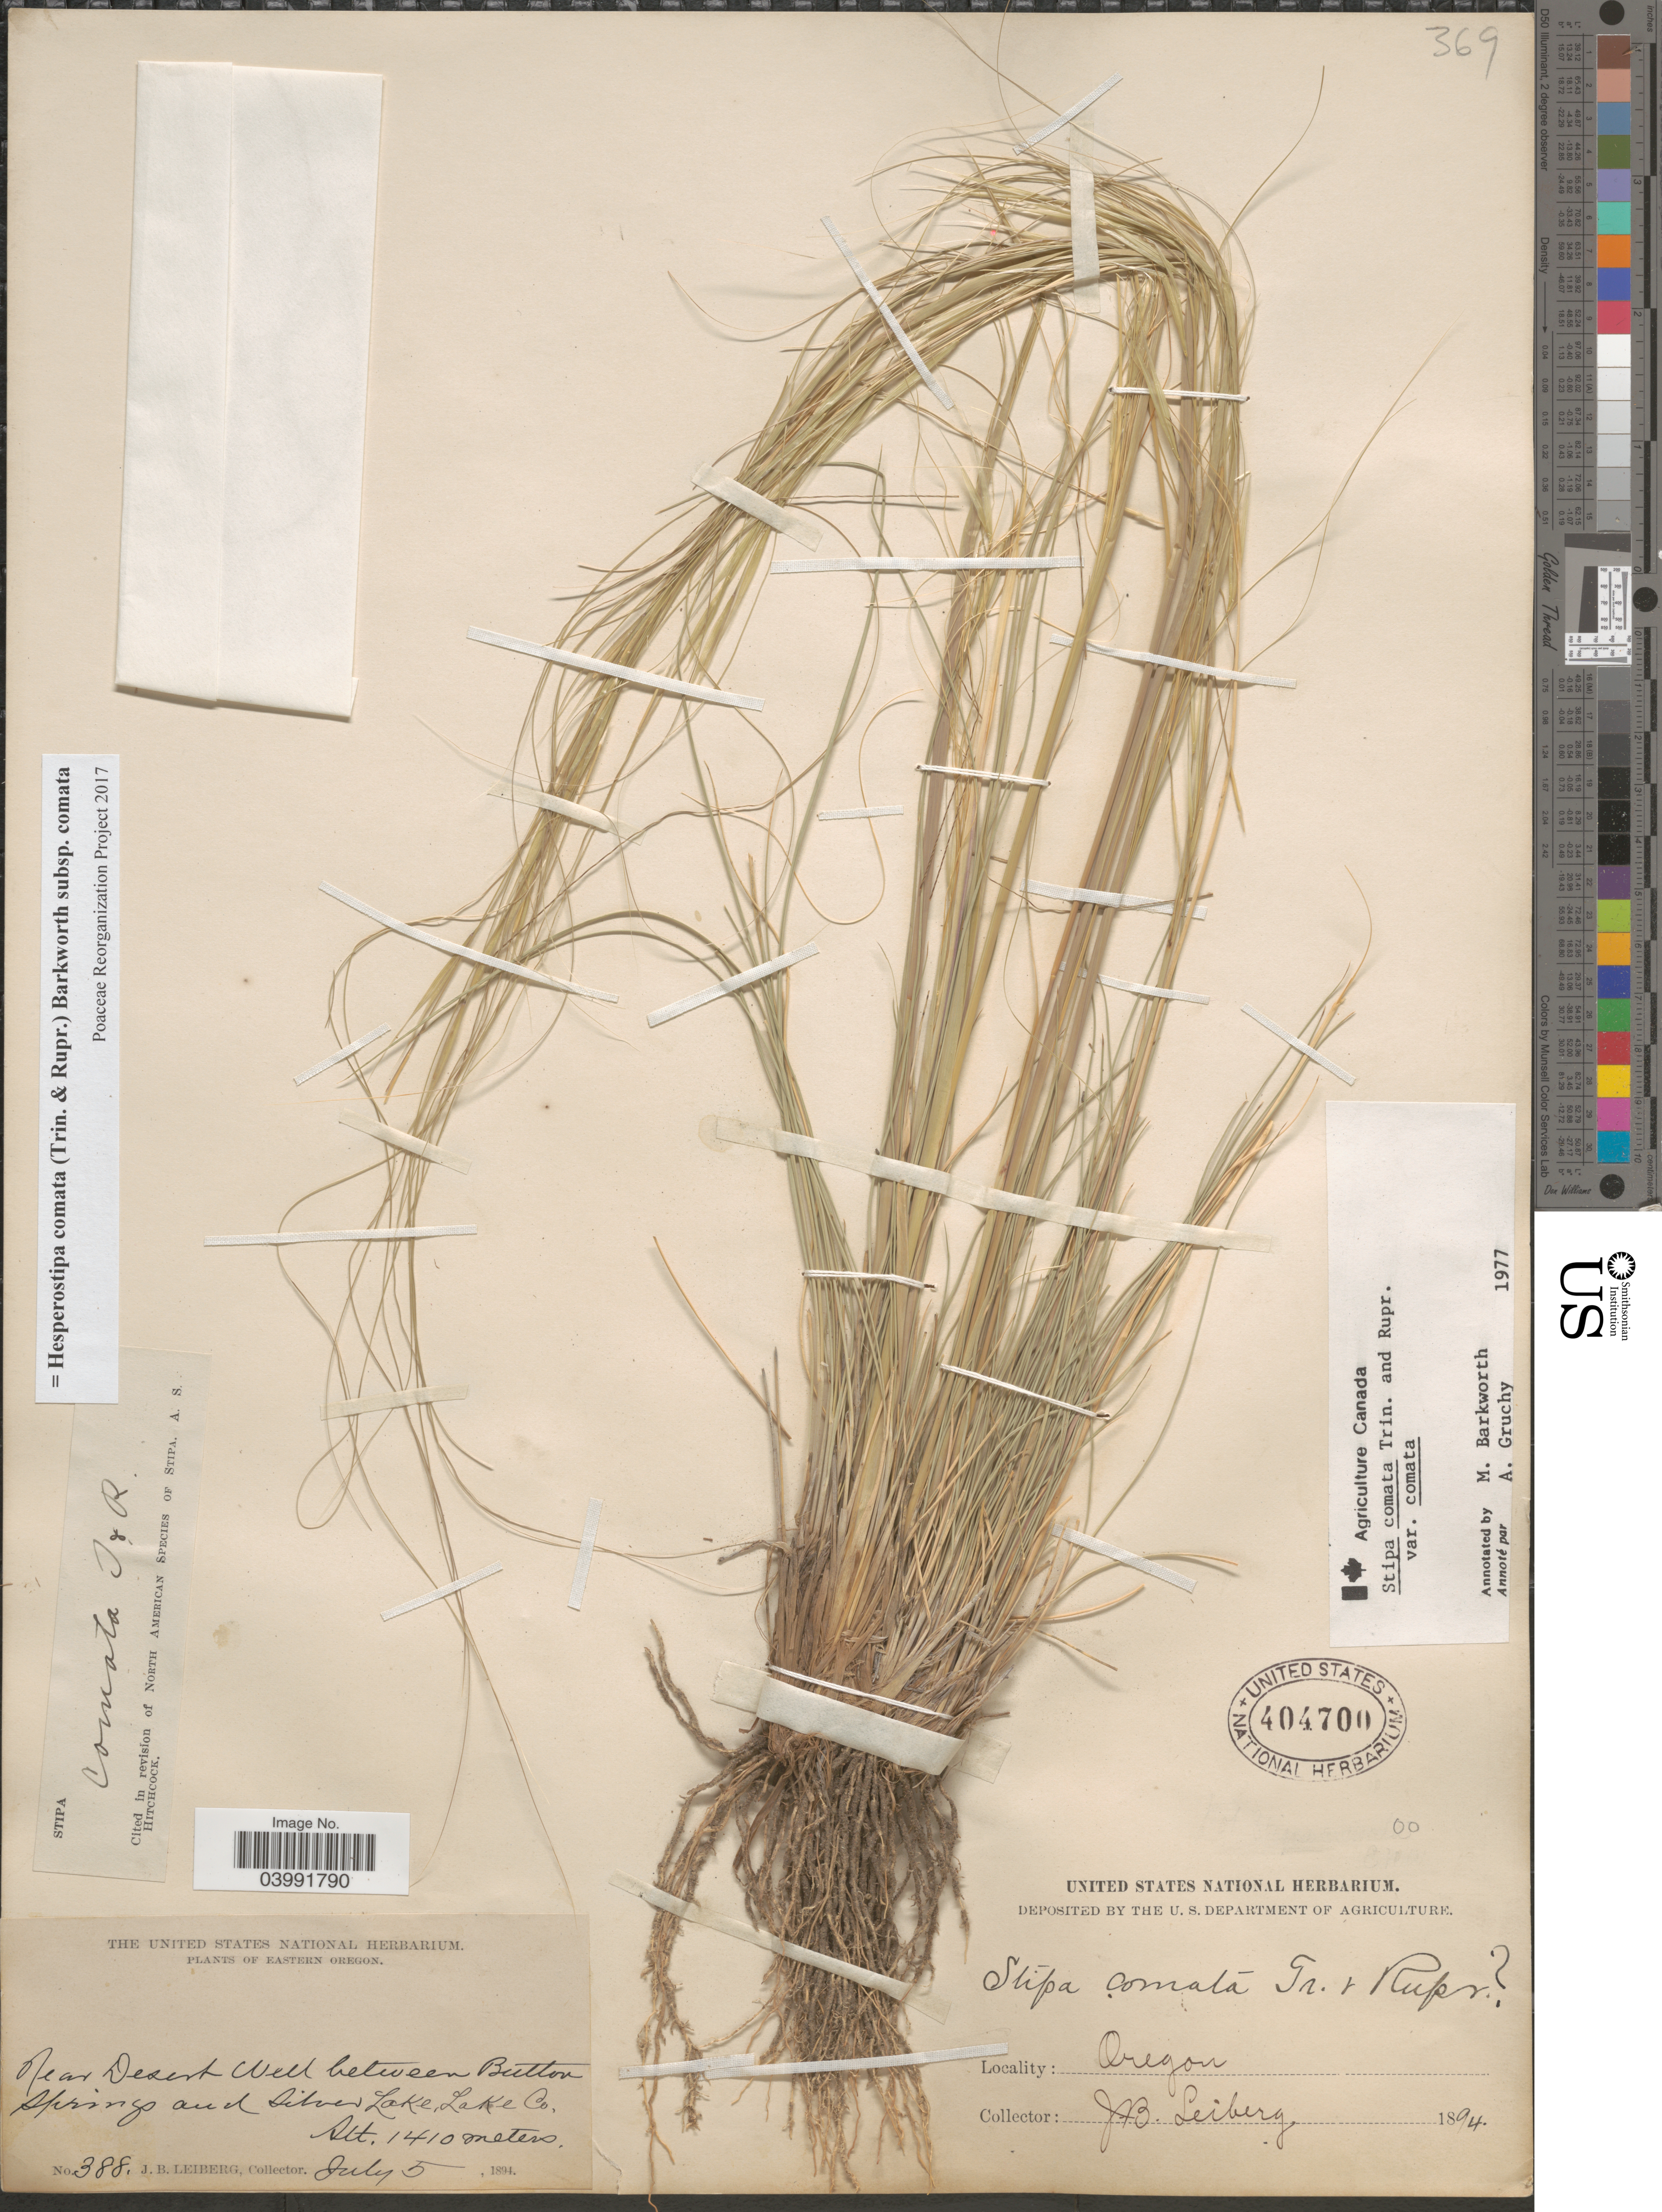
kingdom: Plantae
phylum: Tracheophyta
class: Liliopsida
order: Poales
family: Poaceae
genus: Hesperostipa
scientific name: Hesperostipa comata subsp. comata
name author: (Trin. & Rupr.) Barkworth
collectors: J. B. Leiberg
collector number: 388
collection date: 1894-07-05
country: United States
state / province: Oregon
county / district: Lake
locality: Eastern Oregon. Near Desert Well between Button Springs and Silver Lake. Lake Co.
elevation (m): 1410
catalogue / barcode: US 404700